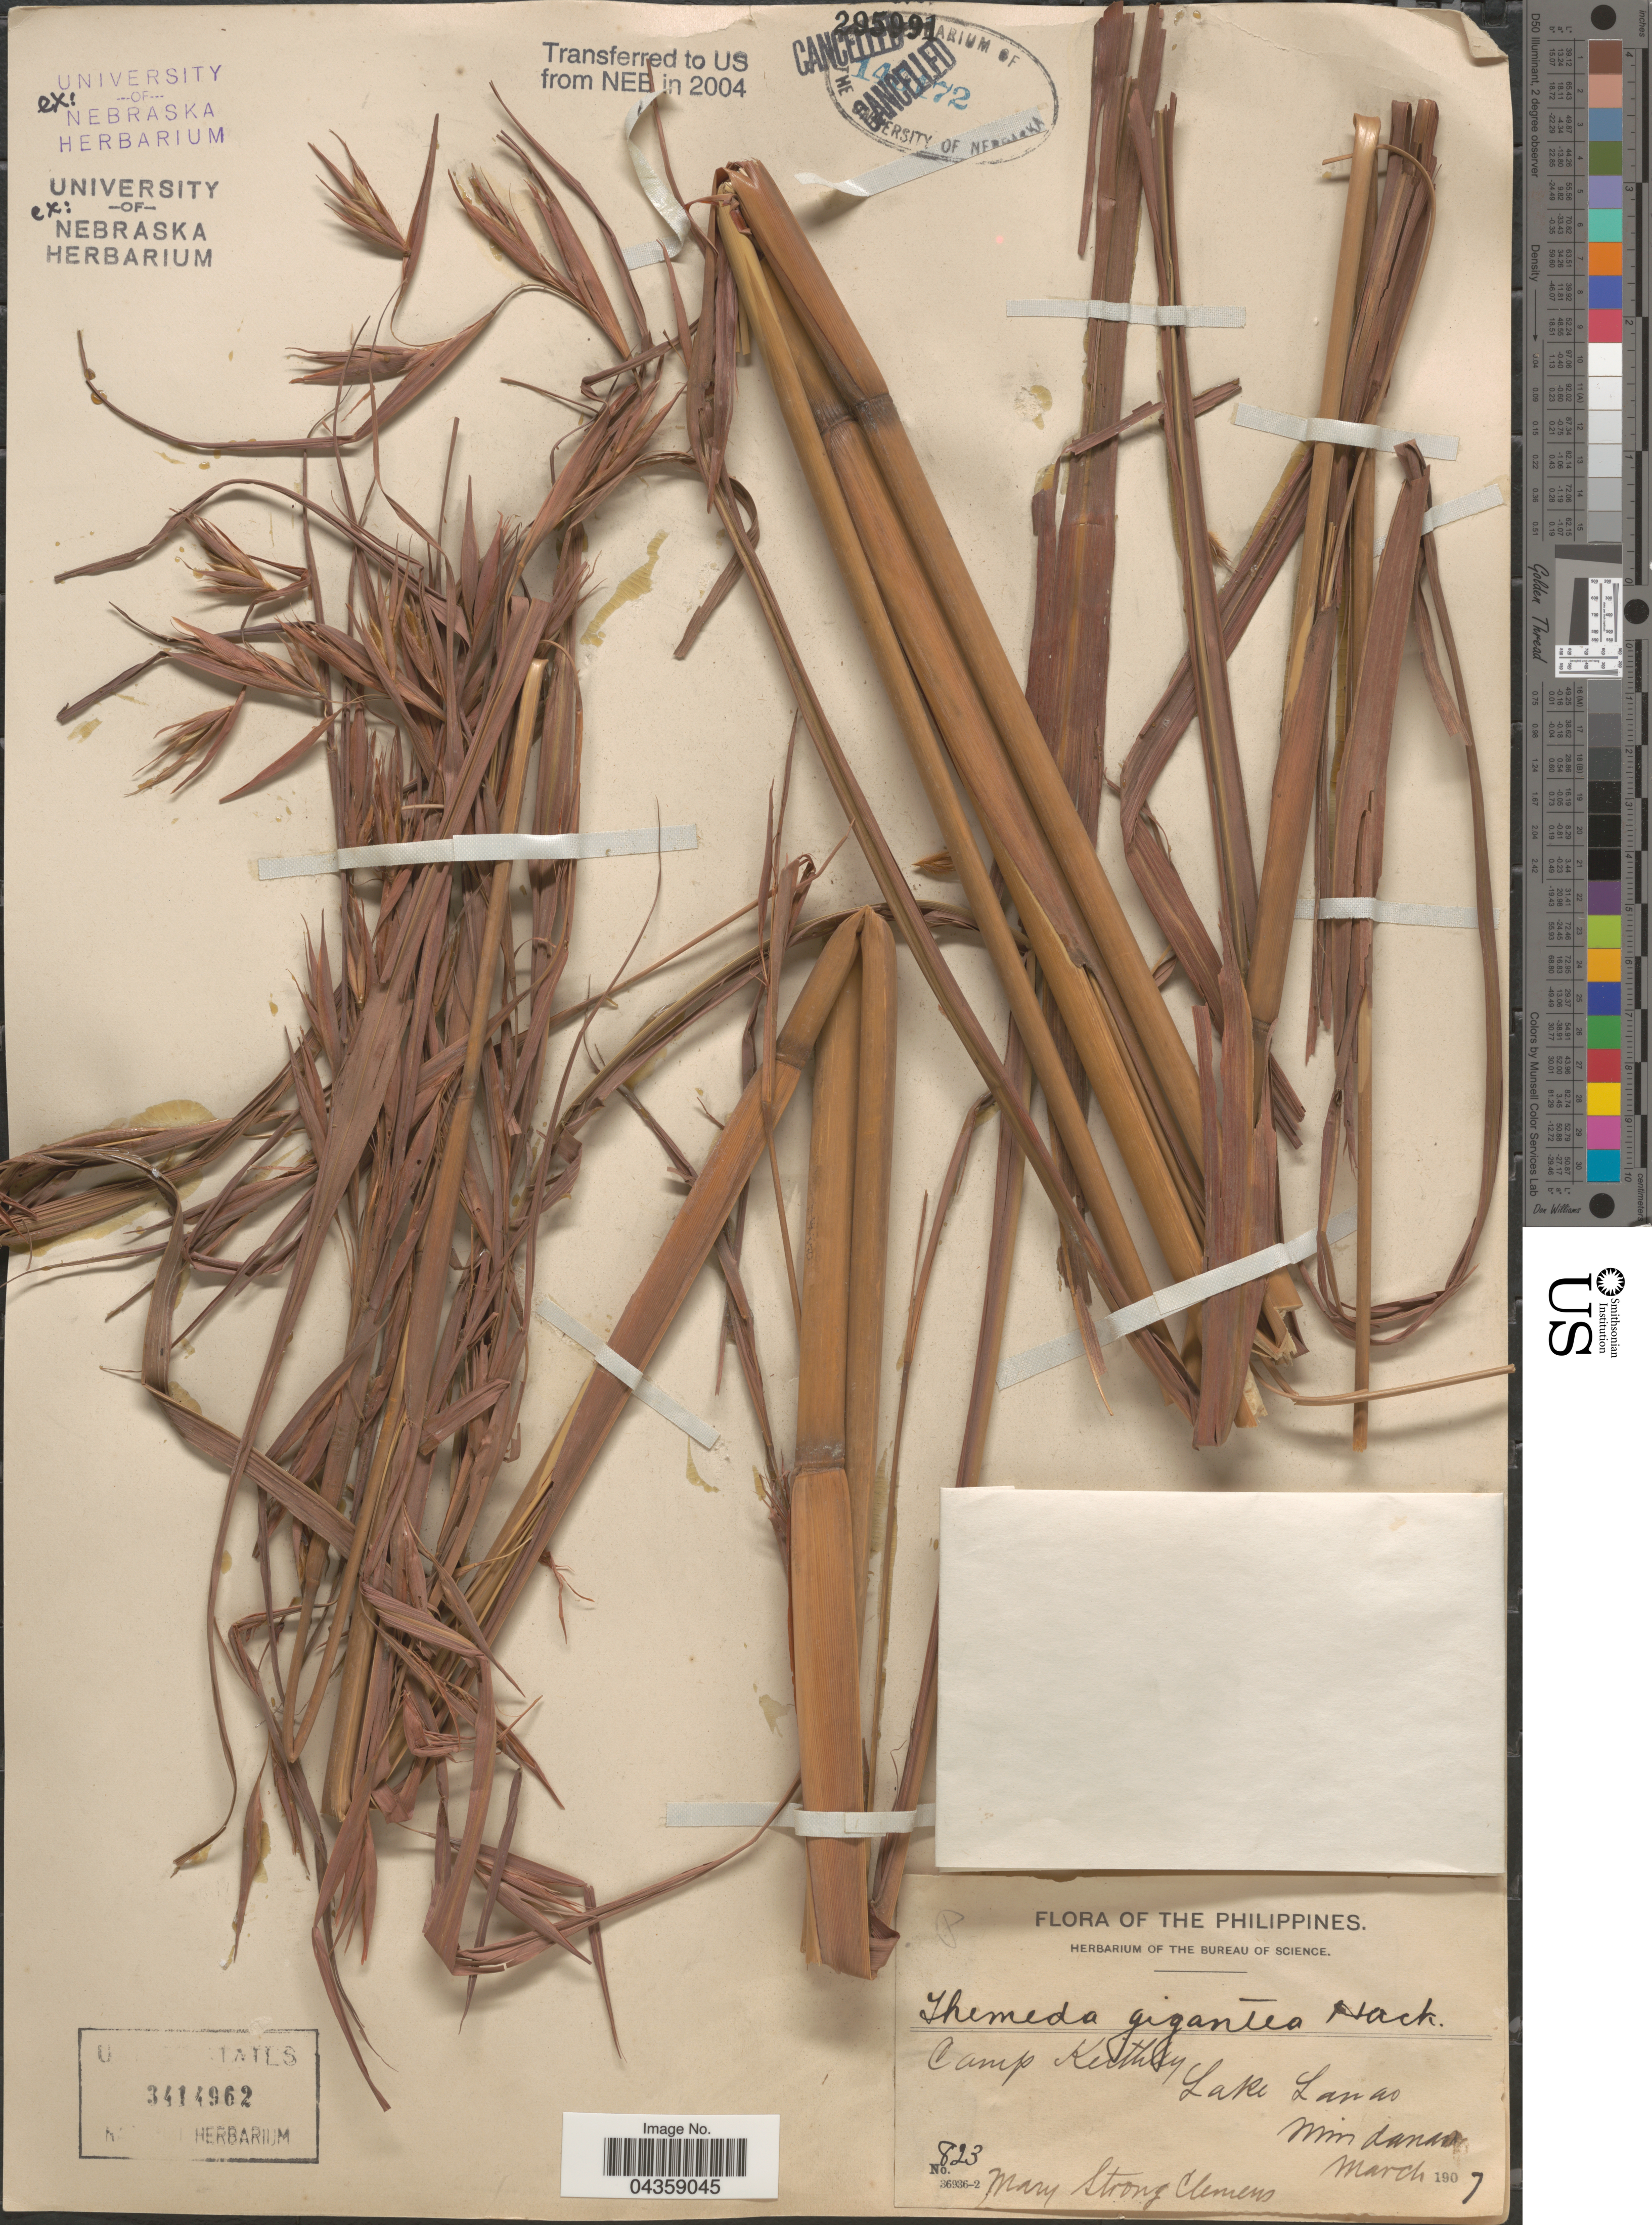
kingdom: Plantae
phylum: Tracheophyta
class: Liliopsida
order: Poales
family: Poaceae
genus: Themeda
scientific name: Themeda gigantea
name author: Hack.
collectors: M. S. Clemens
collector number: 823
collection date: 1907-03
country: Philippines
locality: Camp Keithley. Lake Lanao. Mindanao.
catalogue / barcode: US 3414962